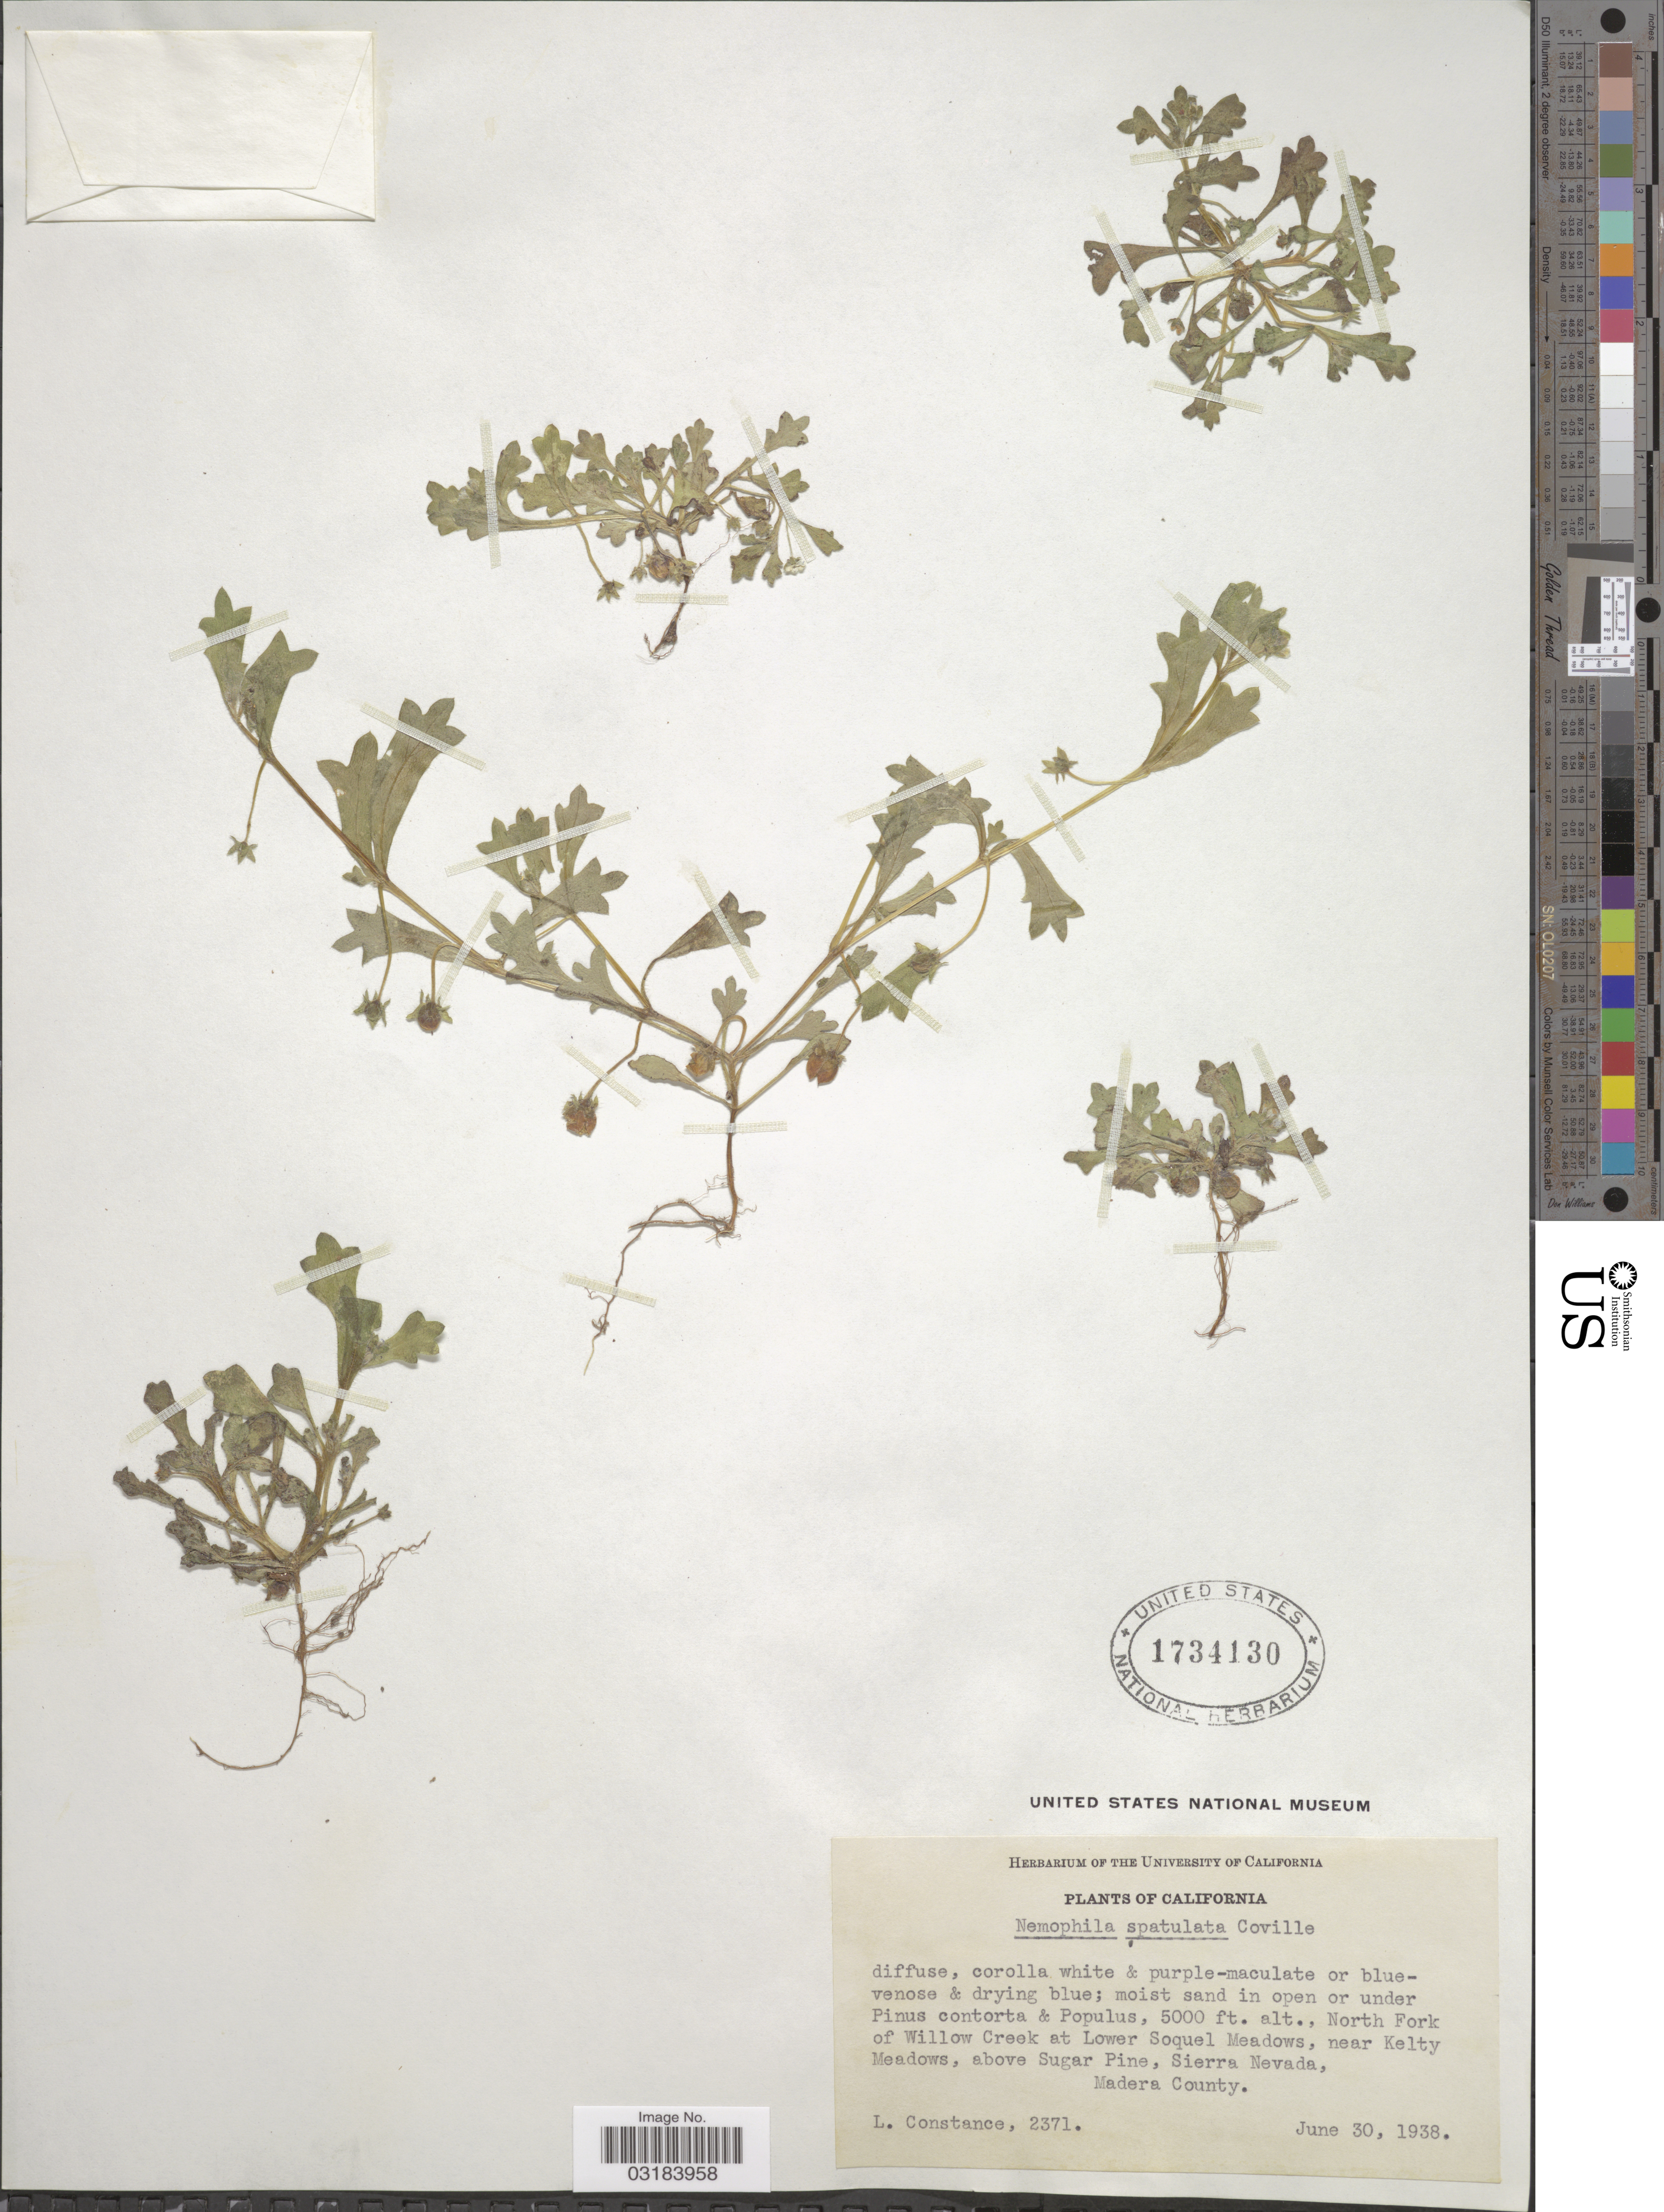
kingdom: Plantae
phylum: Tracheophyta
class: Magnoliopsida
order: Boraginales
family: Hydrophyllaceae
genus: Nemophila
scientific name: Nemophila spatulata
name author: Coville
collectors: L. Constance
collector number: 2371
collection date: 1938-06-30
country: United States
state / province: California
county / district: Madera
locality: North Fork of Willow Creek at Lower Soquel Meadows, near Kelty Meadows, above Sugar Pine, Sierra Nevada, Madera County.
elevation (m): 1524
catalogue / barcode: US 1734130